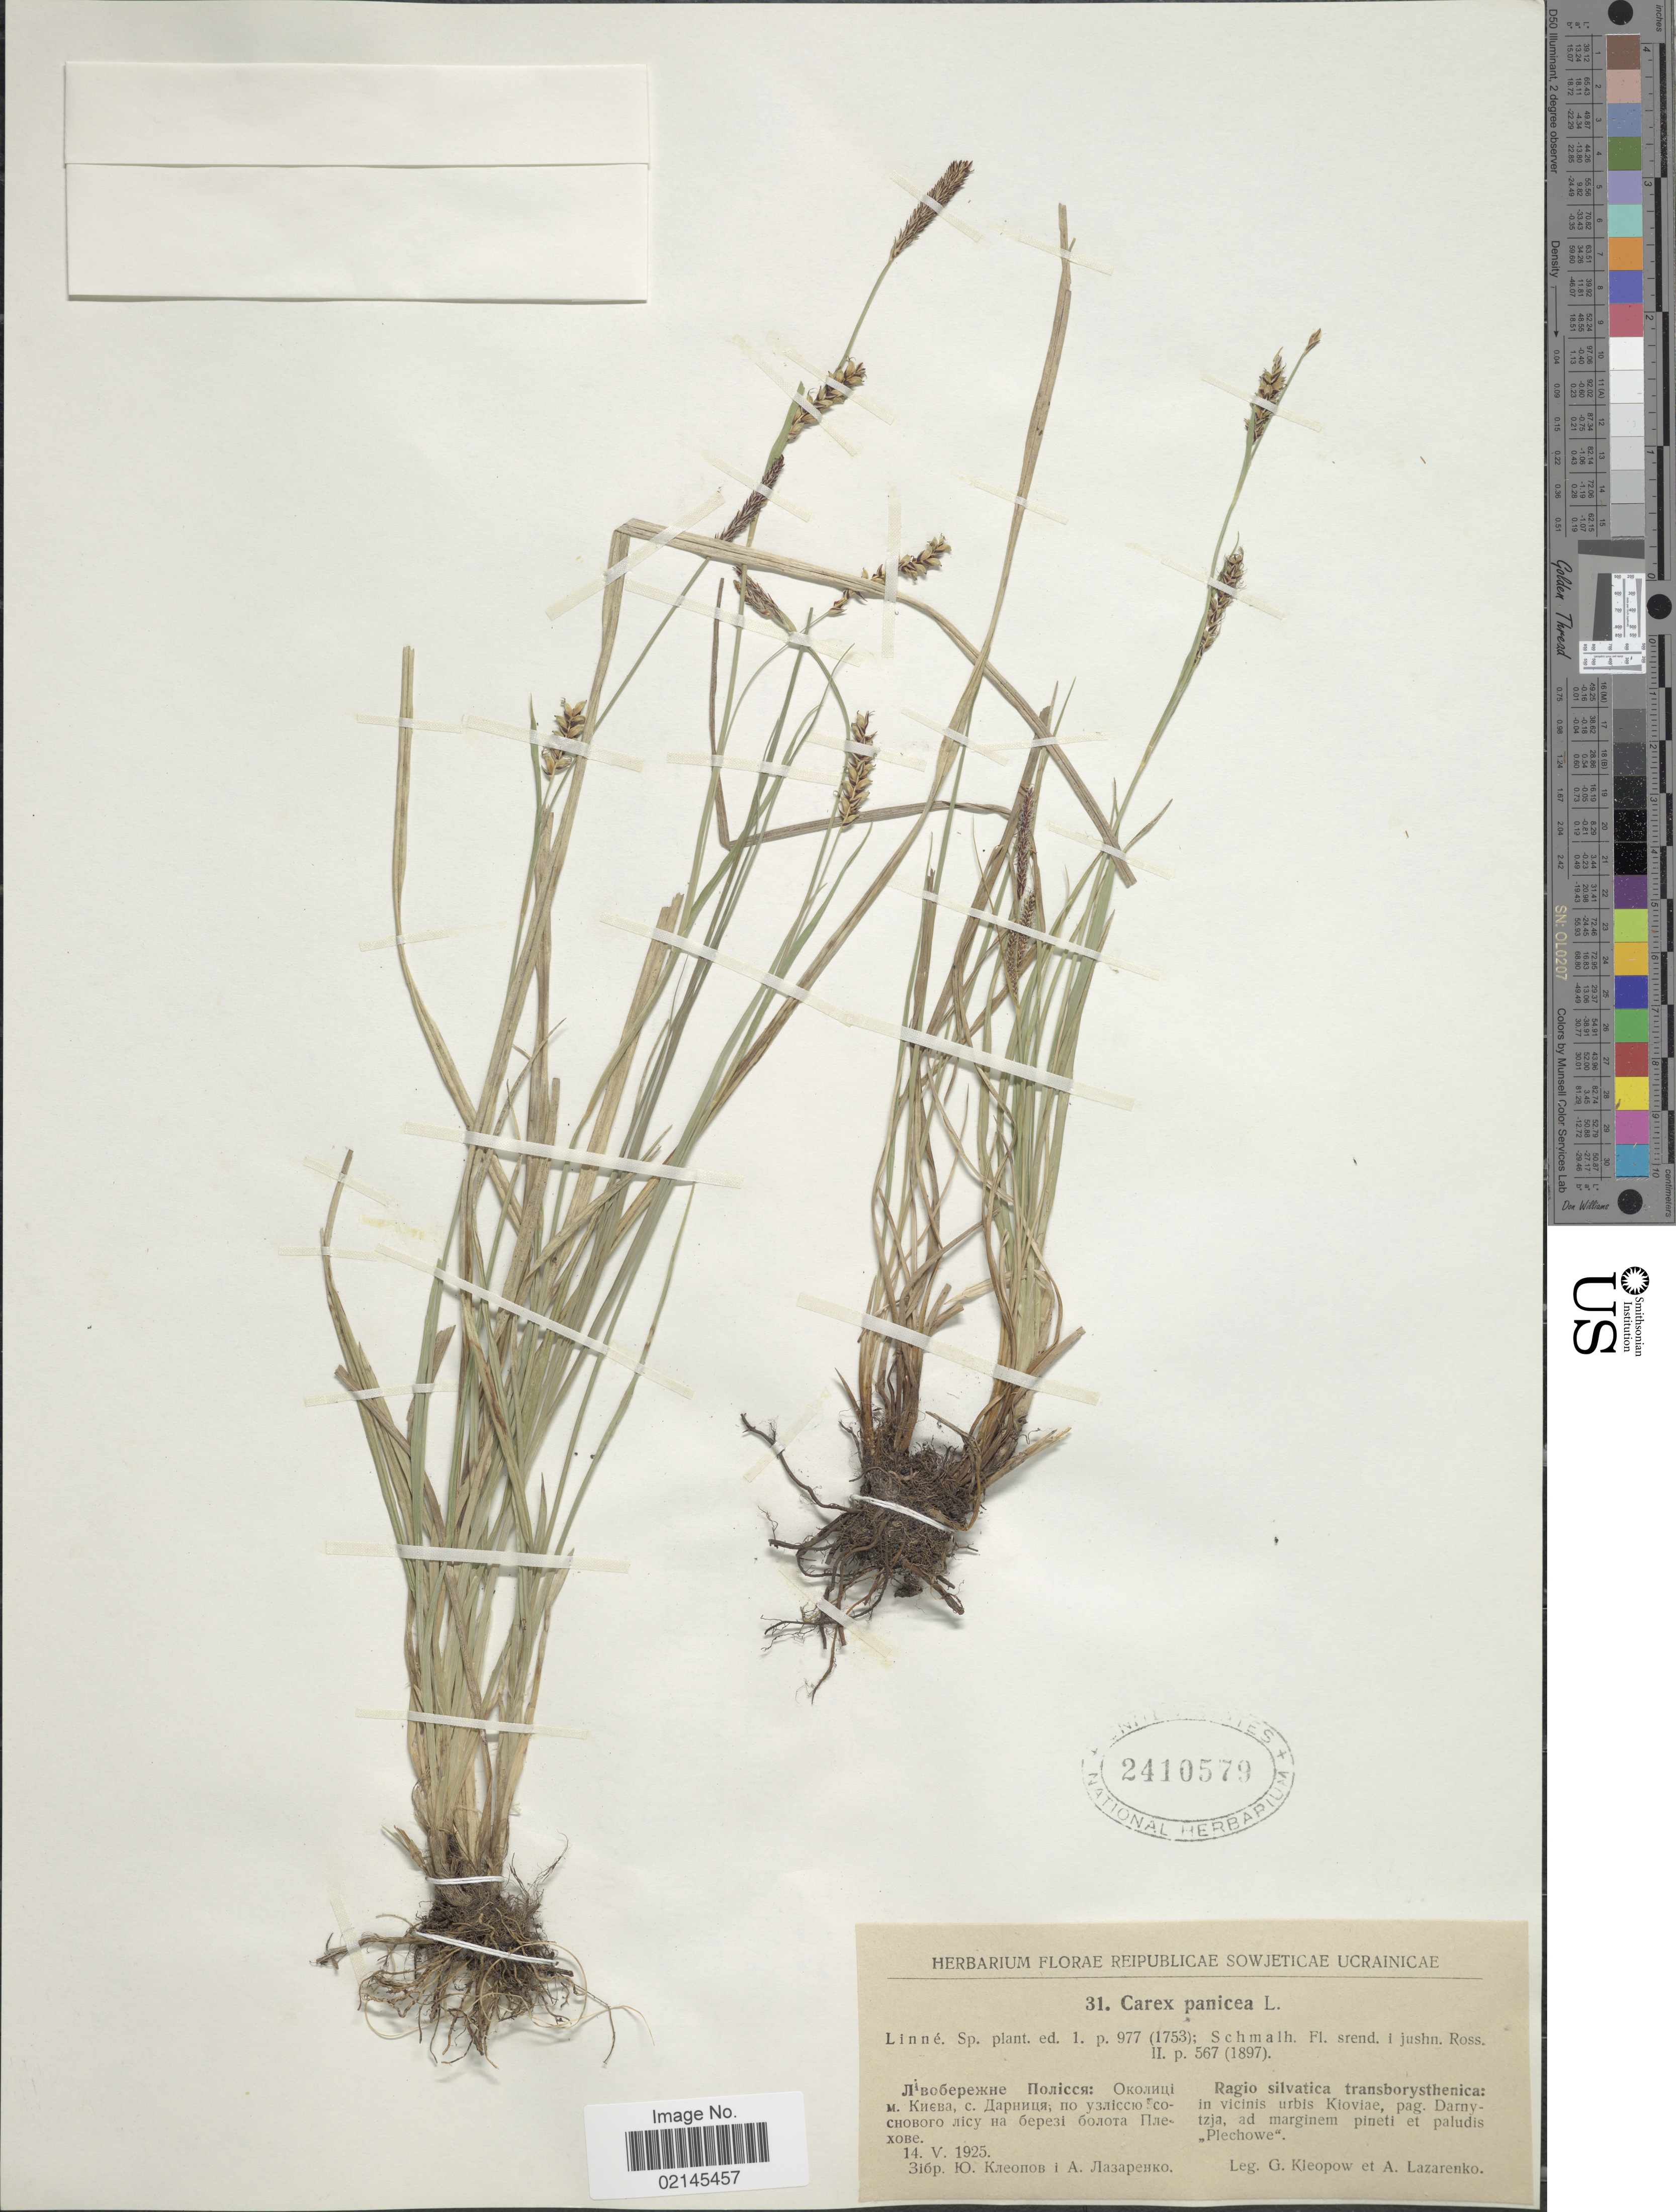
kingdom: Plantae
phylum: Tracheophyta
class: Liliopsida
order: Poales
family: Cyperaceae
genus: Carex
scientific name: Carex panicea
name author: L.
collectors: G. Kleopow & A. Lazarenko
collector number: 31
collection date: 1925-05-14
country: Ukraine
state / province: Kiev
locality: Transborysthenica, viciniis urbis Kioviae, pag. Darnytzja, Piechowe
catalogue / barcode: US 2410579